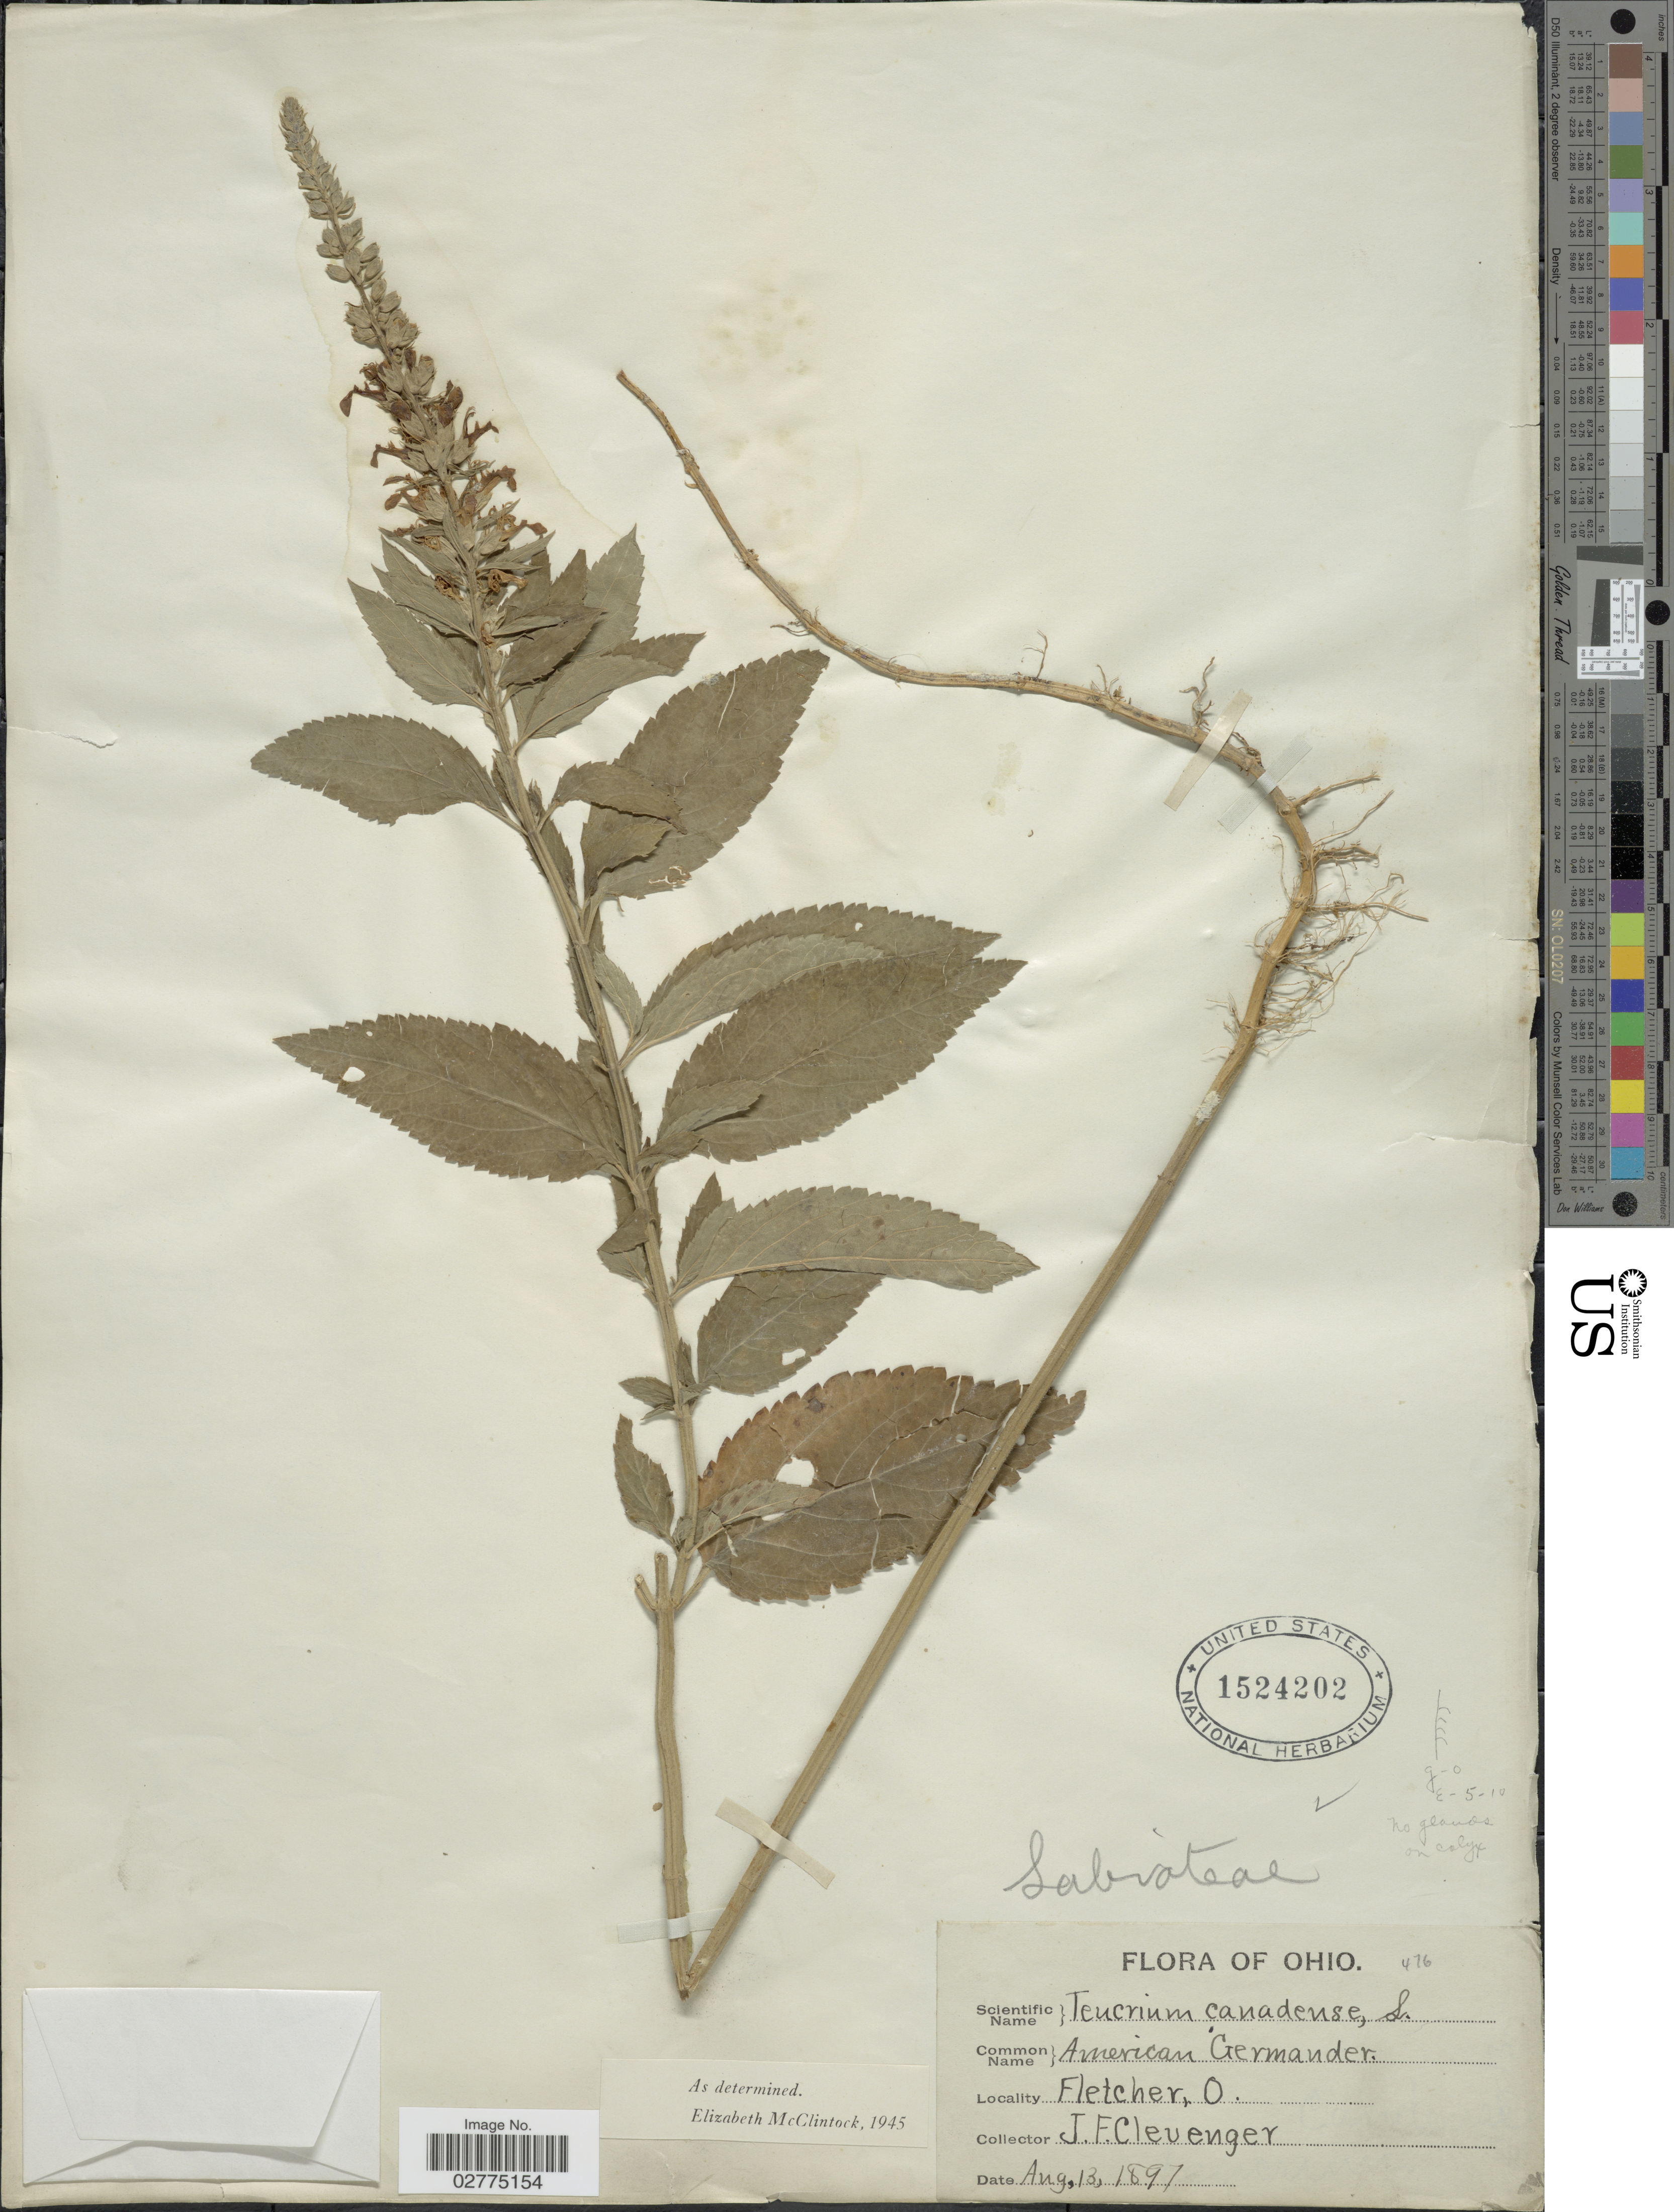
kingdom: Plantae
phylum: Tracheophyta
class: Magnoliopsida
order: Lamiales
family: Lamiaceae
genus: Teucrium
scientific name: Teucrium canadense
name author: L.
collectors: J. F. Clevenger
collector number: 476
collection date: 1897-08-13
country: United States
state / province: Ohio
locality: Fletcher, O.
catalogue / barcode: US 1524202